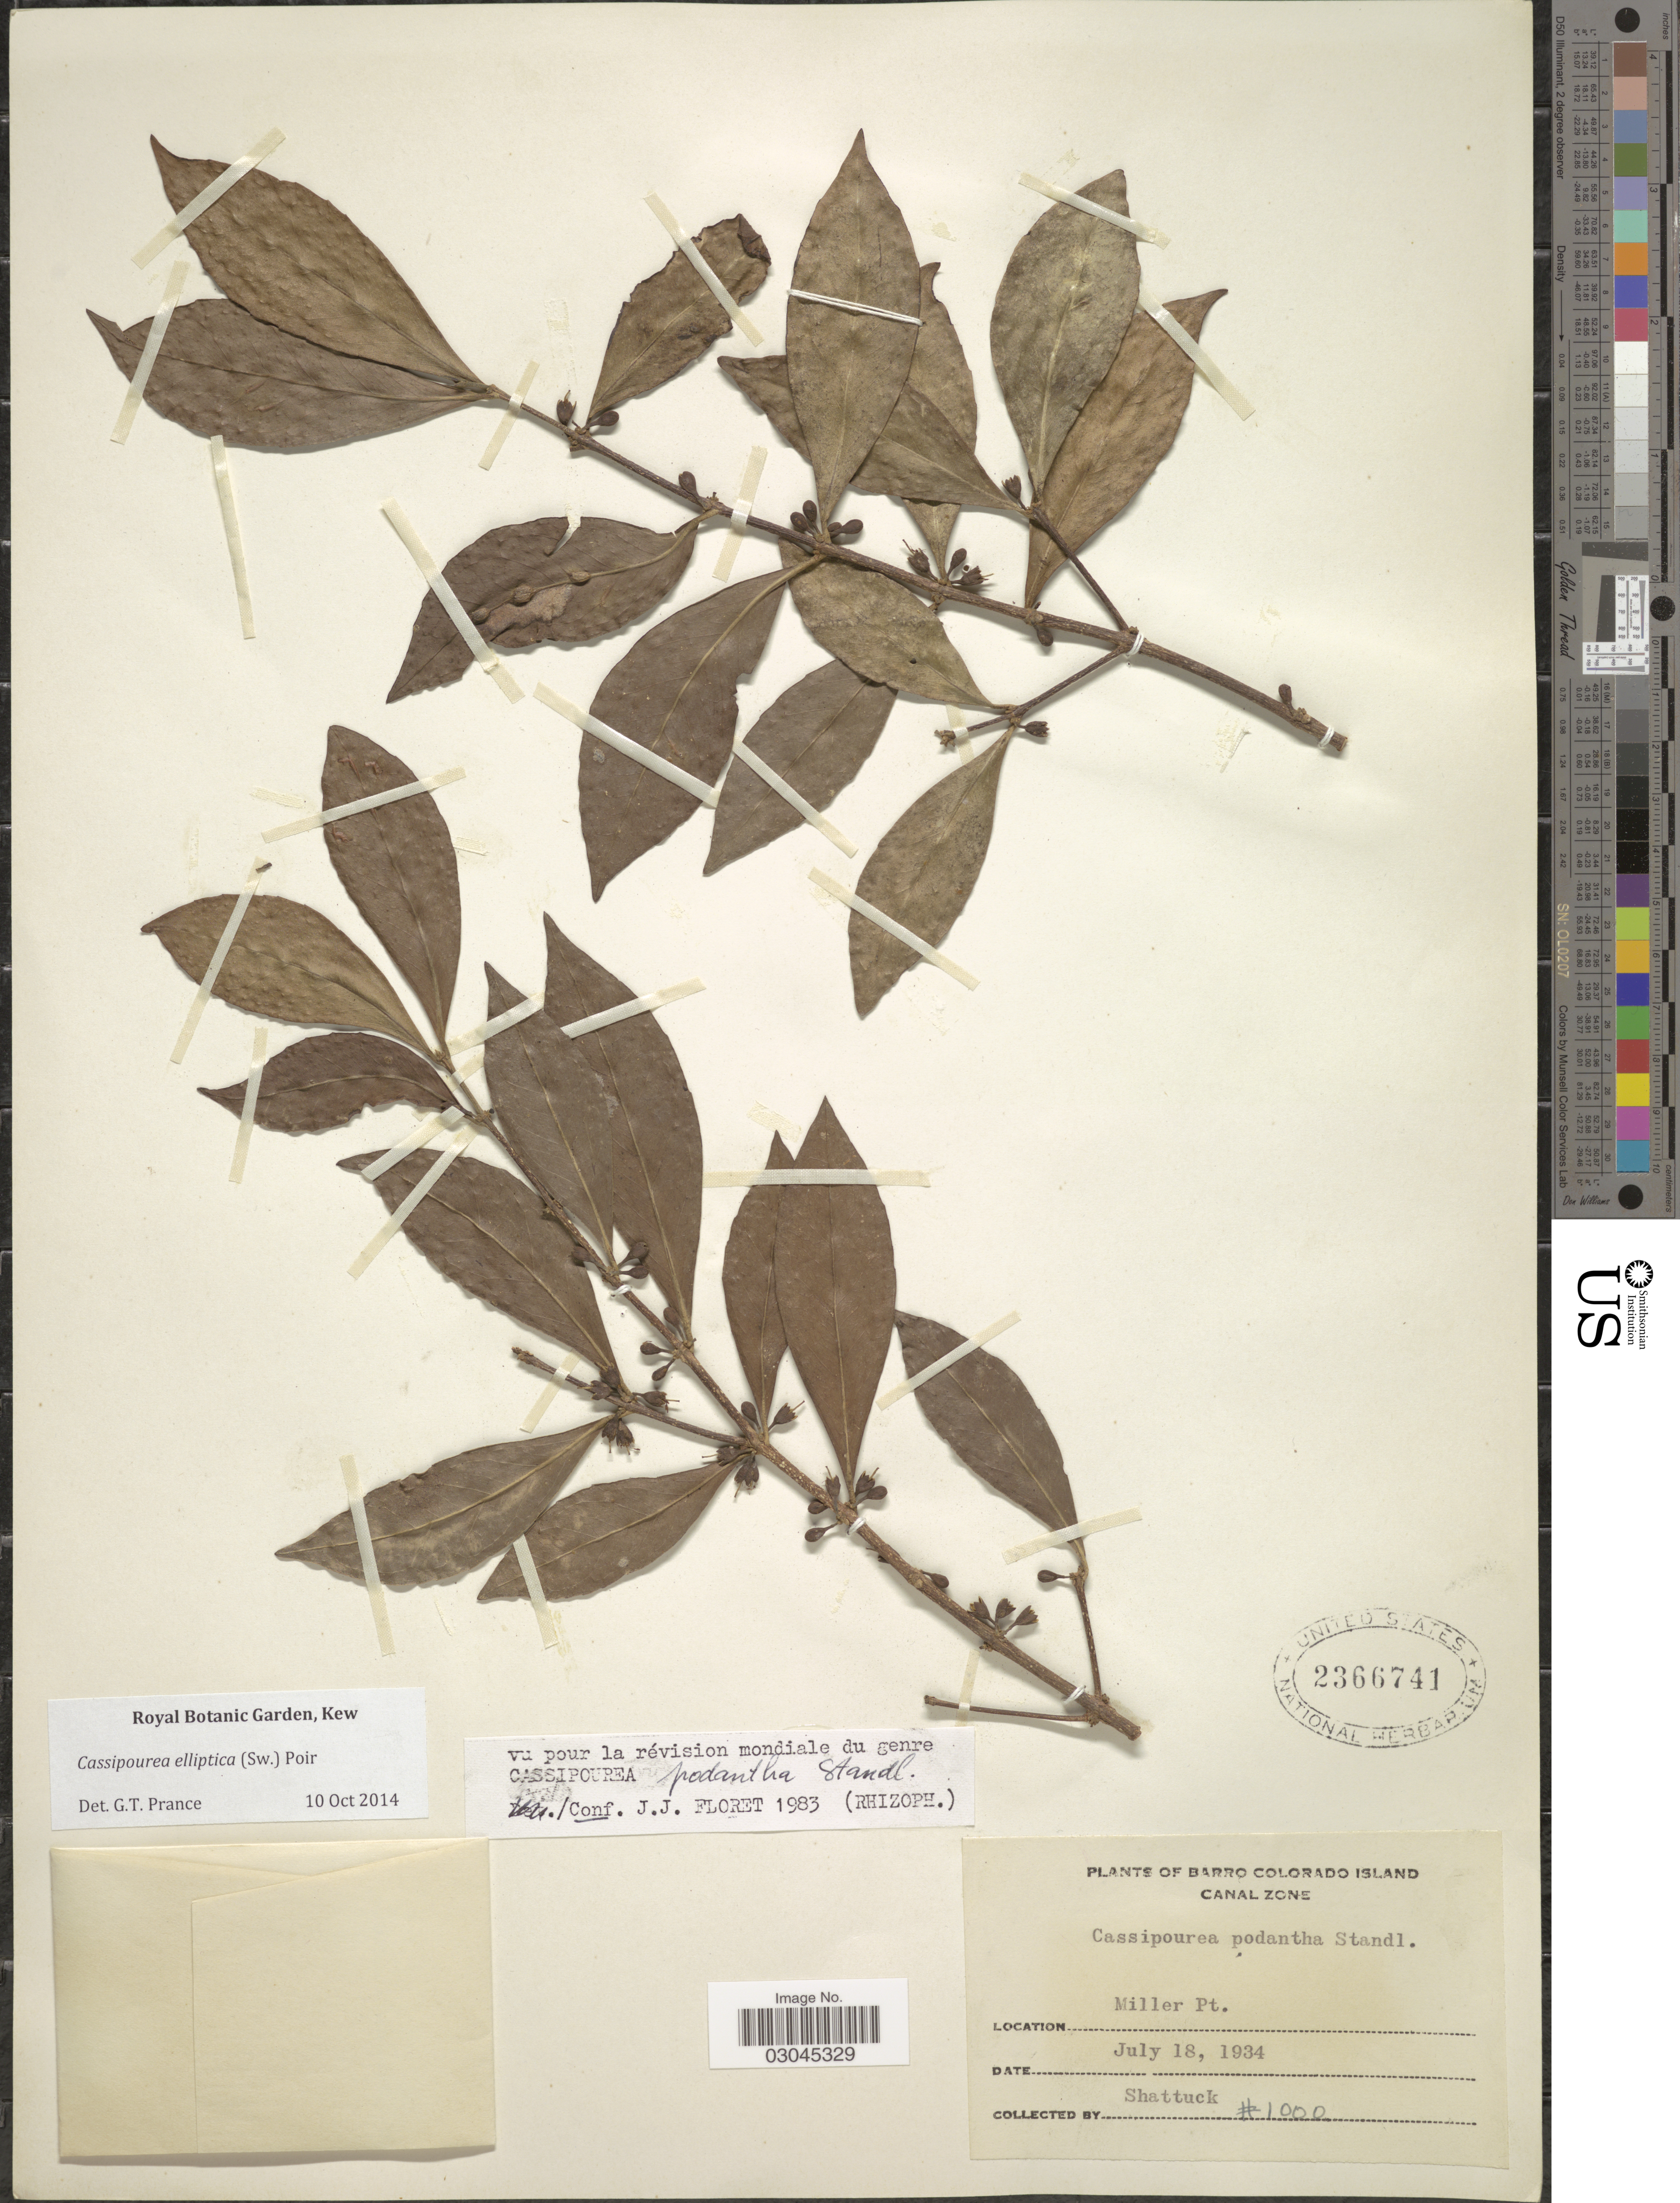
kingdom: Plantae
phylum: Tracheophyta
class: Magnoliopsida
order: Malpighiales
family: Rhizophoraceae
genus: Cassipourea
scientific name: Cassipourea elliptica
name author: (Sw.) Poir.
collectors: Shattuck, --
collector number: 1000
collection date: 1934-07-18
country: Panama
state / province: Panamá Oeste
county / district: Canal Zone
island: Barro Colorado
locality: Barro Colorado Island. Canal Zone. Miller Pt.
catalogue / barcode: US 2366741